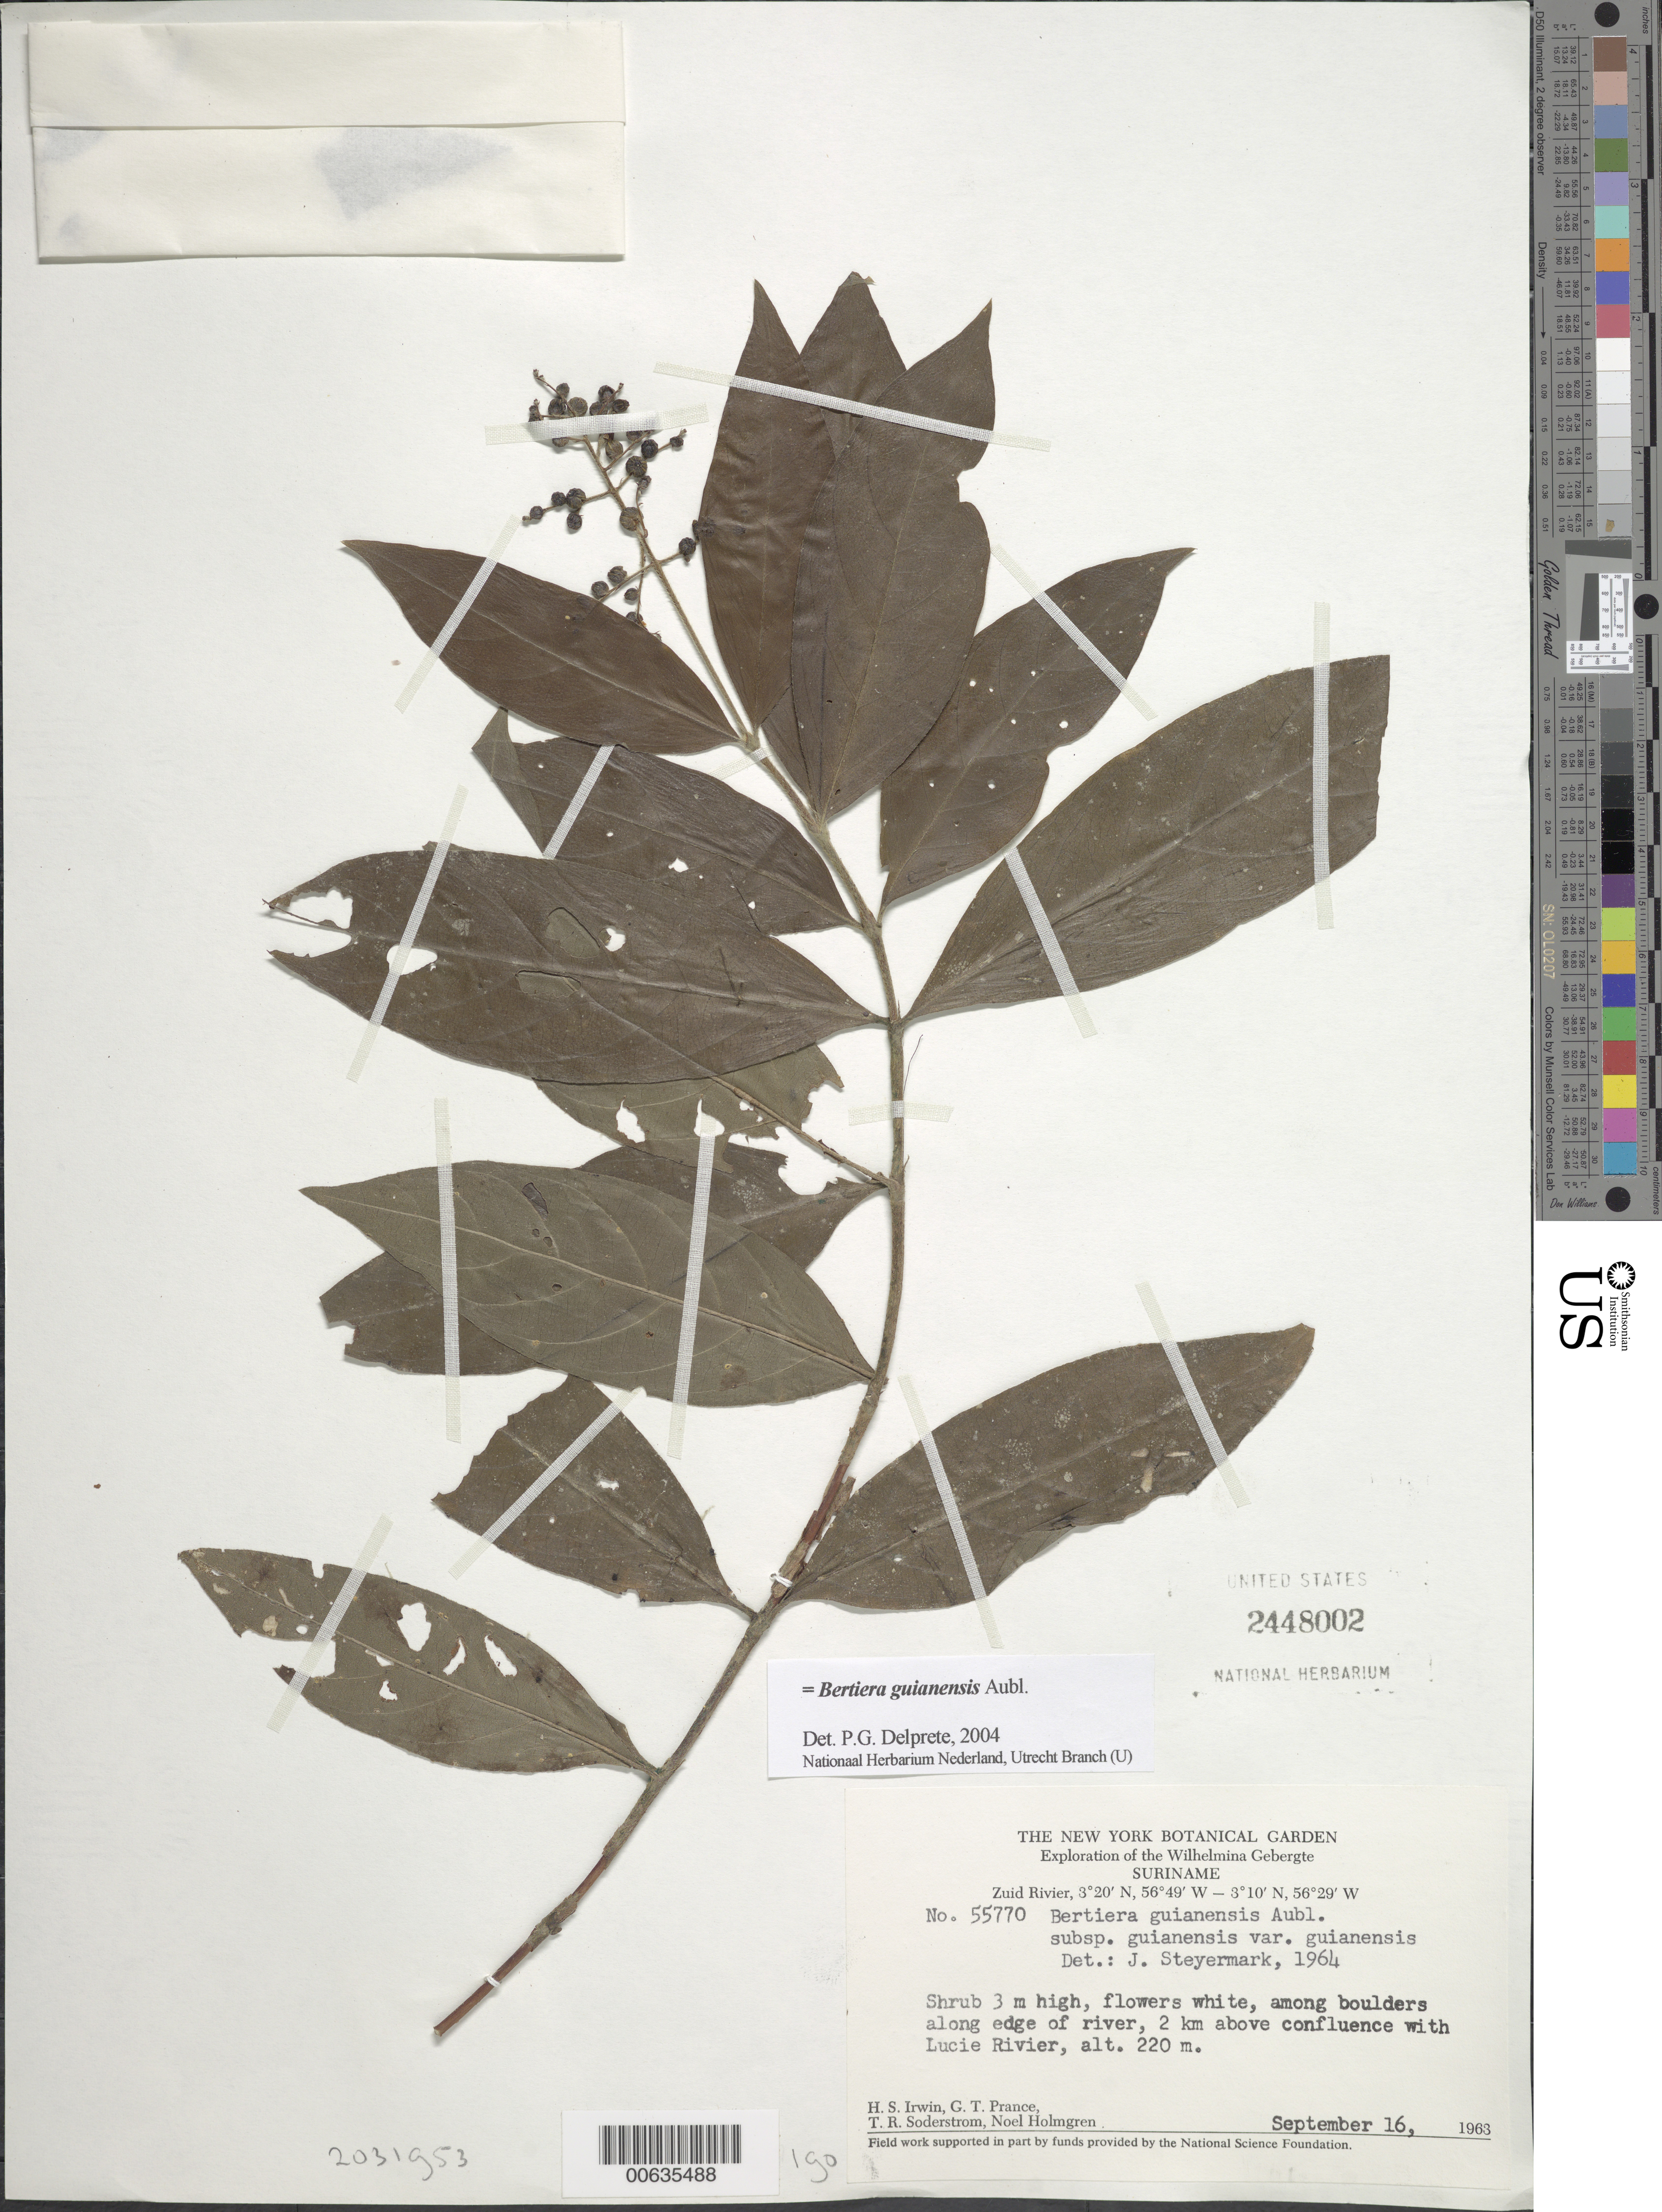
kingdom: Plantae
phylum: Tracheophyta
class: Magnoliopsida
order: Gentianales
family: Rubiaceae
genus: Bertiera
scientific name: Bertiera guianensis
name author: Aubl.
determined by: Delprete, P. G., Herb. de Guyane Cay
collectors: H. Irwin, G. T. Prance, T. R. Soderstrom & N. H. Holmgren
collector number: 55770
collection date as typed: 16-Sep-63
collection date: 1963-09-16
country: Suriname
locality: Zuid River, 2 km above confluence with Lucie R., Wilhelmina Gebergte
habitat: Among boulders along edge of river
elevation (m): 220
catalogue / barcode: US 2448002